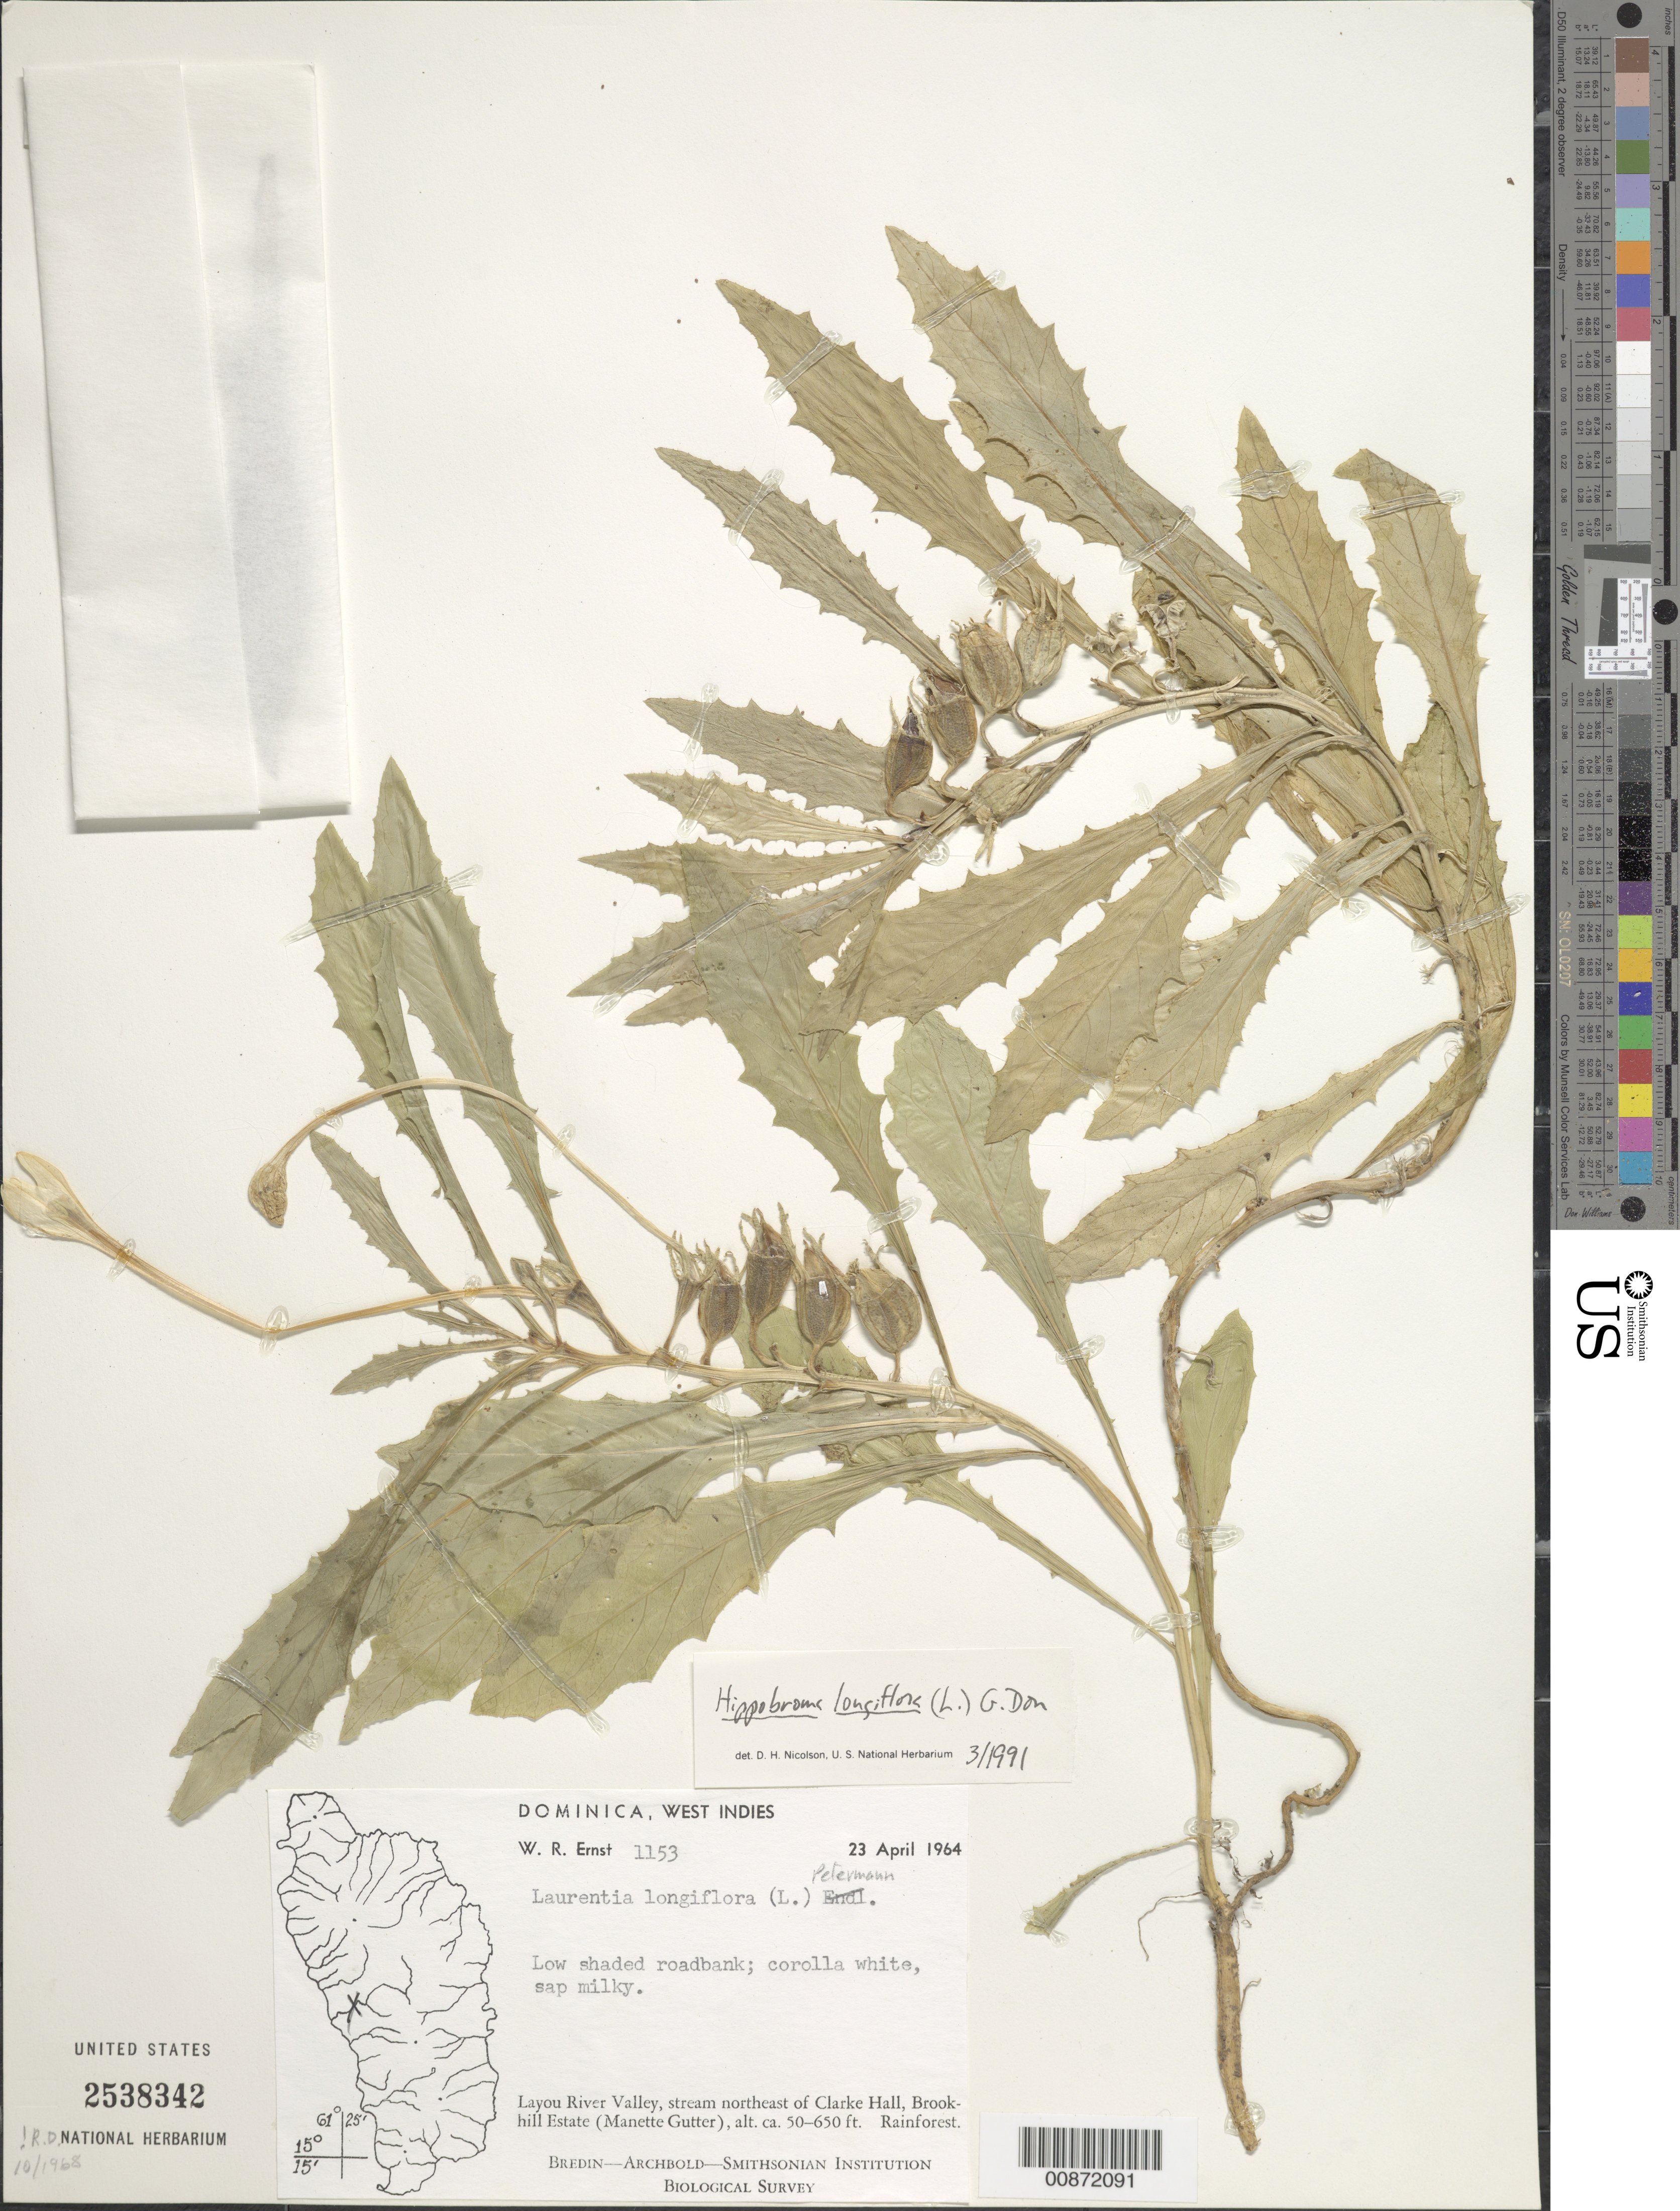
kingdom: Plantae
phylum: Tracheophyta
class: Magnoliopsida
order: Asterales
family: Campanulaceae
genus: Hippobroma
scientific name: Hippobroma longiflora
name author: (L.) G. Don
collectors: W. R. Ernst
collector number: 1153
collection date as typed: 22 Apr 1964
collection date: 1964-04-22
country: Dominica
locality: Layou River Valley, northeast of Clarke Hall, Brookhill Estate (Manette Gutter)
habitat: Rainforest. Low shaded roadbank, near stream.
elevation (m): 15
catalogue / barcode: US 2538342